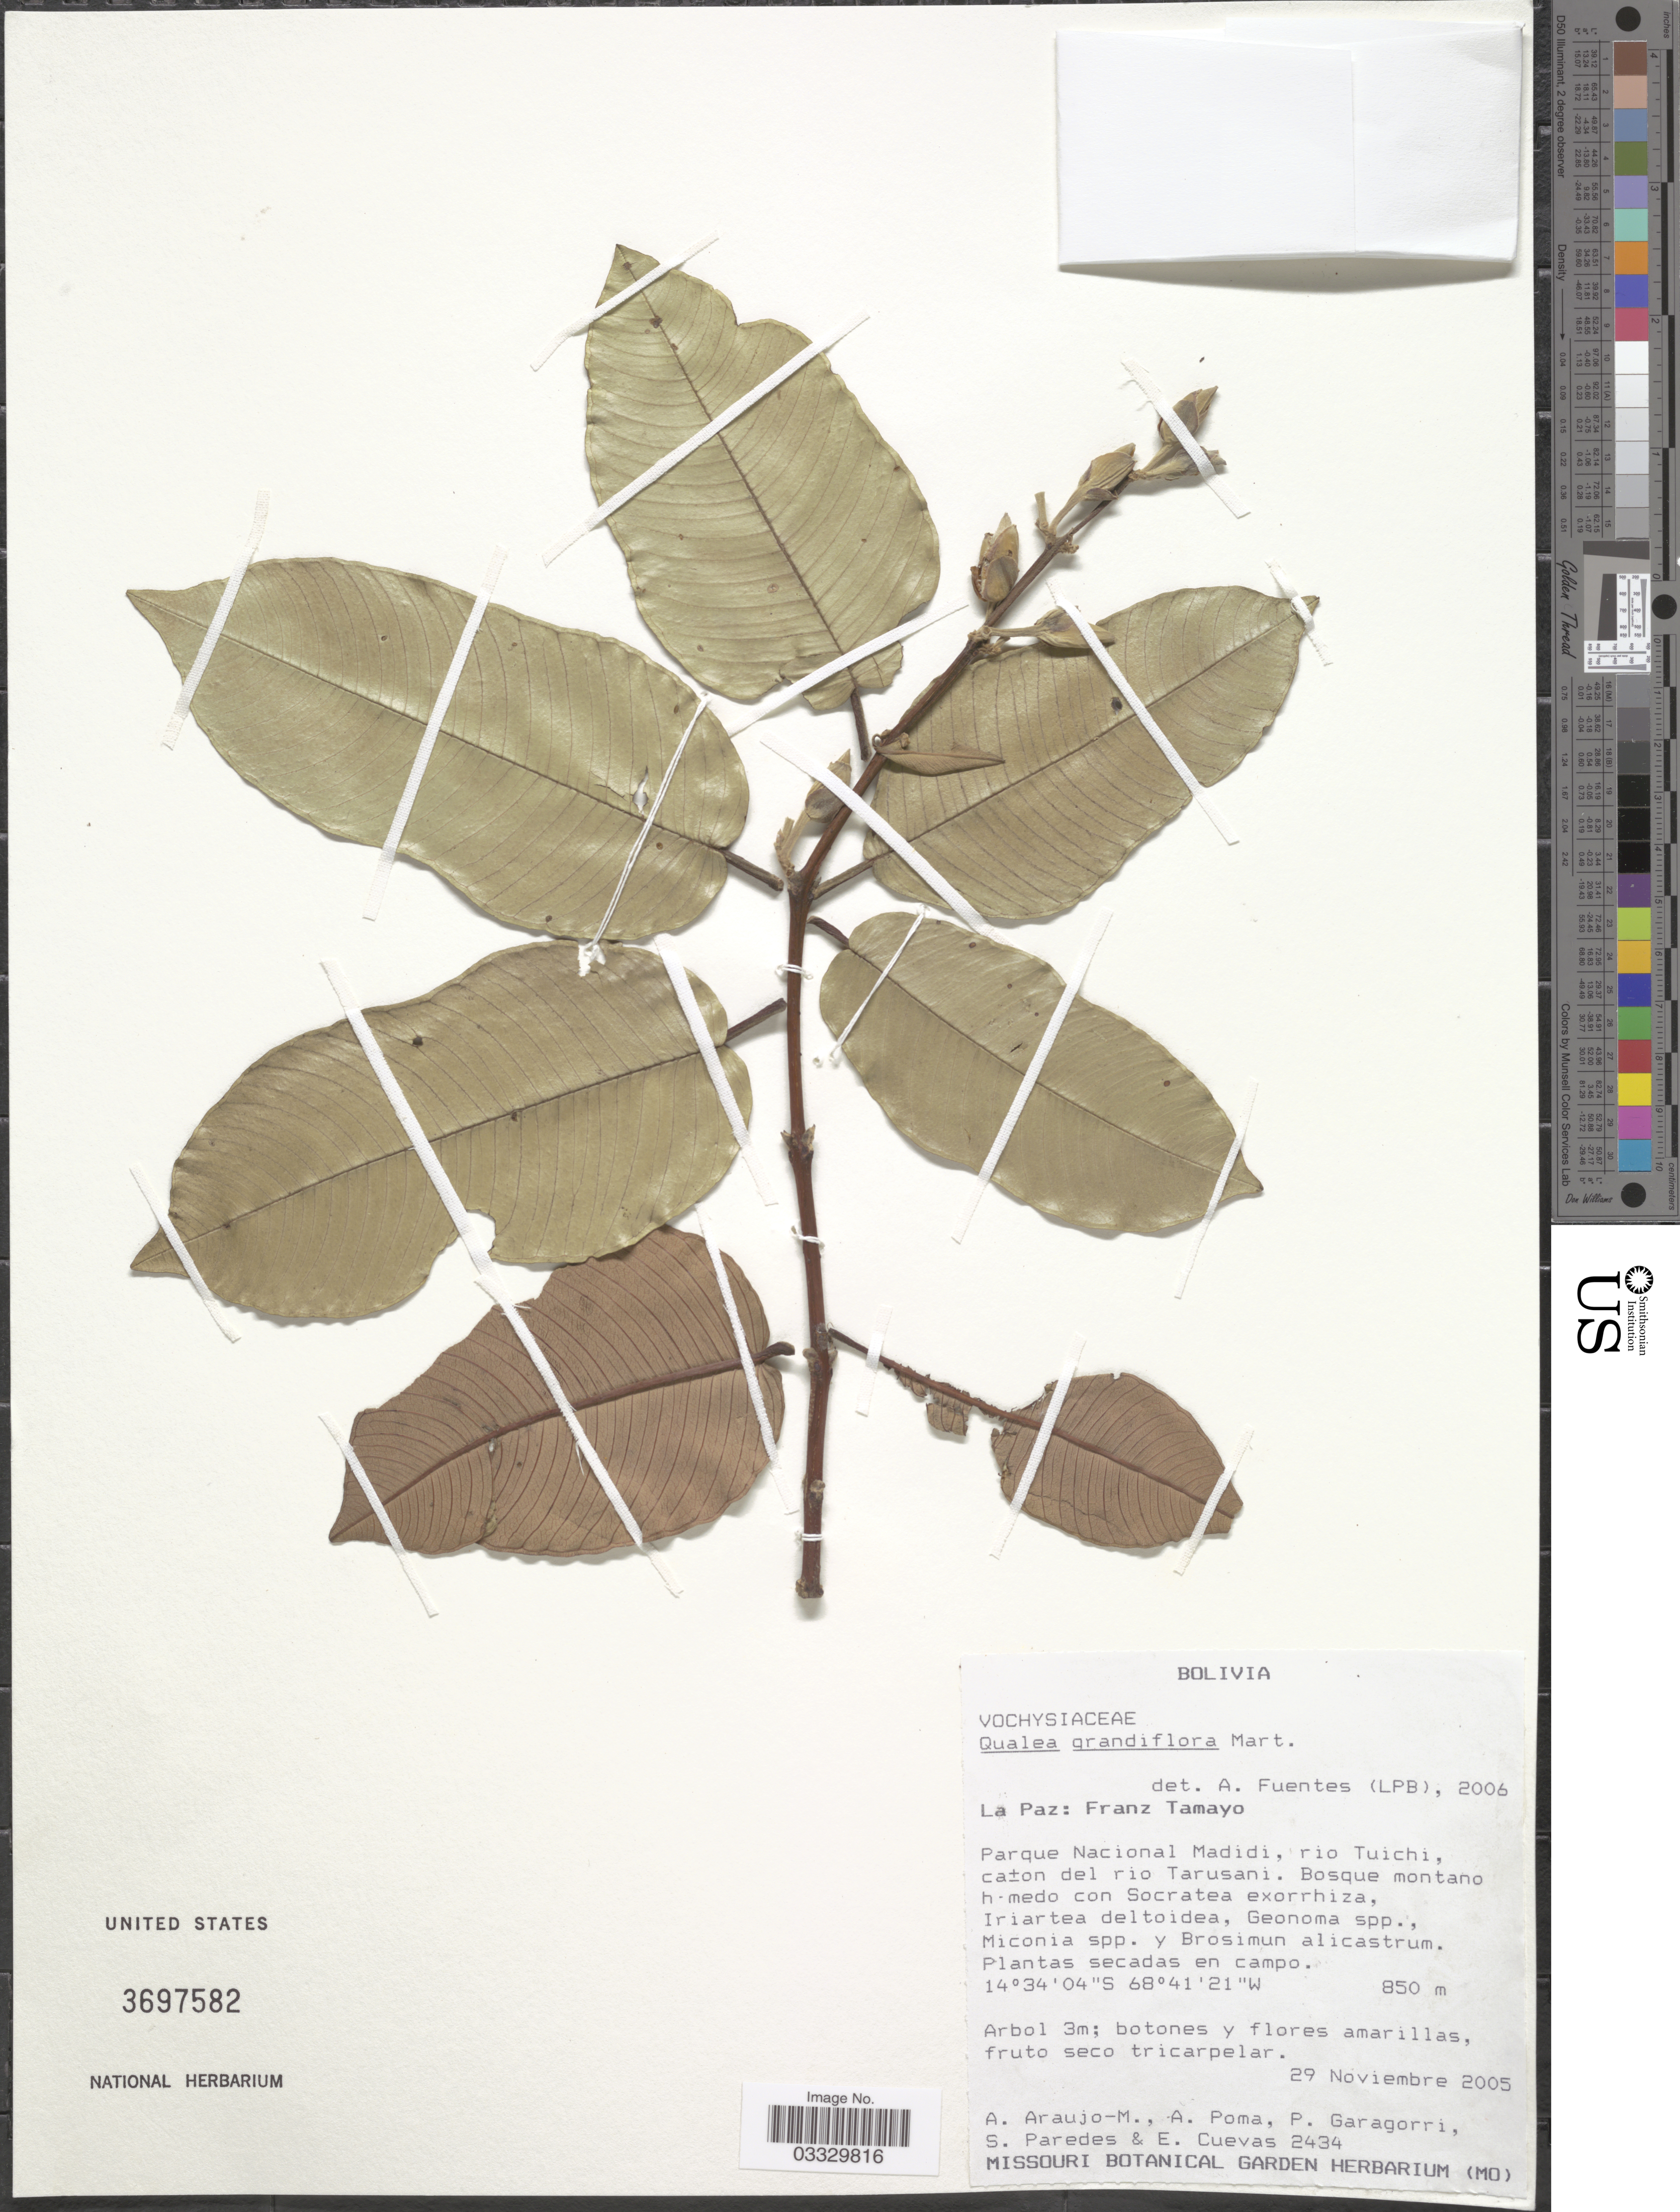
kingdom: Plantae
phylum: Tracheophyta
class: Magnoliopsida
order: Myrtales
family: Vochysiaceae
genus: Qualea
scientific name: Qualea grandiflora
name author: Mart.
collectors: A. Araujo-M., A. Poma, P. Garagorri, S. Paredes & E. Cuevas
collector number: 2434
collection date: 2005-11-29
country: Bolivia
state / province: La Paz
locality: Franz Tamayo. Parque Nacional Madidi, rio Tuichi, ca±on del rio Tarusani.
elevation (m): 850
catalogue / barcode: US 3697582